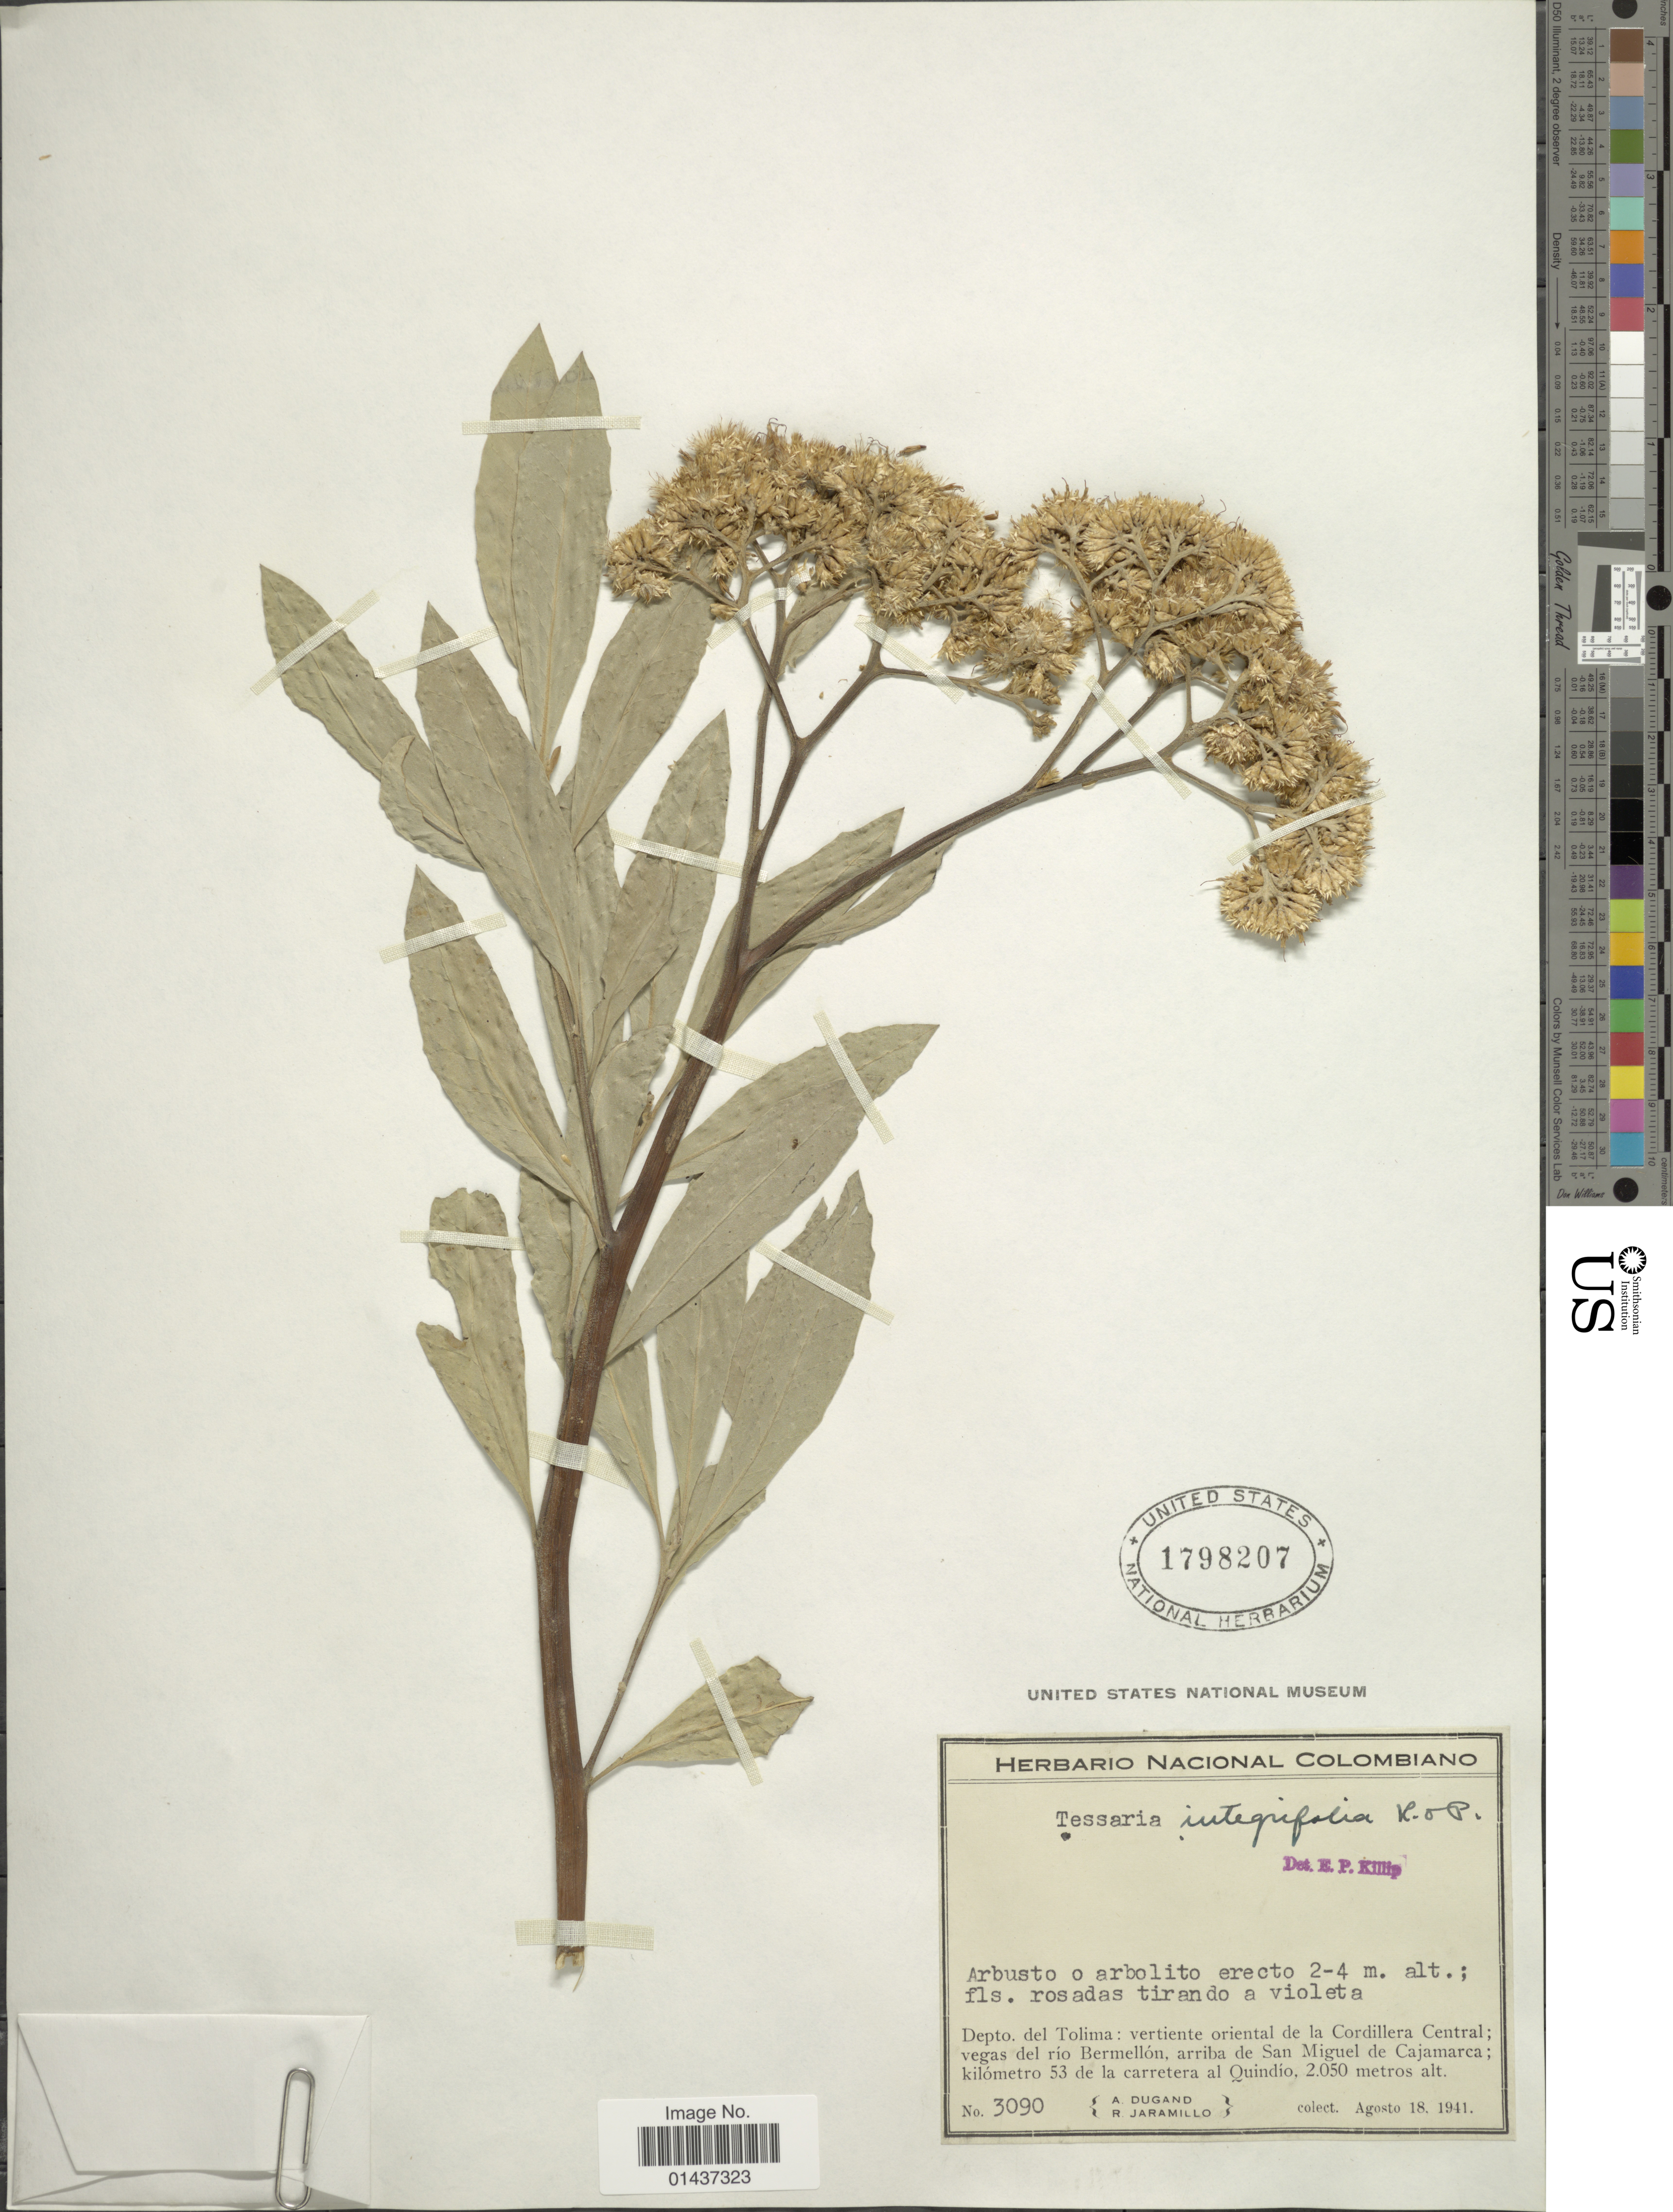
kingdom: Plantae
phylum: Tracheophyta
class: Magnoliopsida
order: Asterales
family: Asteraceae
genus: Tessaria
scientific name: Tessaria integrifolia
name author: Ruiz & Pav.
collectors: A. Dugand & R. Jaramillo M.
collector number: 3090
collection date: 1941-08-18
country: Colombia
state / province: Tolima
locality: Depto del Tolima: vertiente oriental de la cordillera Central; vegas del río Bermellón, arriba de San Miguel de Cajamarca; kilómetro 53 de la carretera al Quindío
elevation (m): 2050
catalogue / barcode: US 1798207